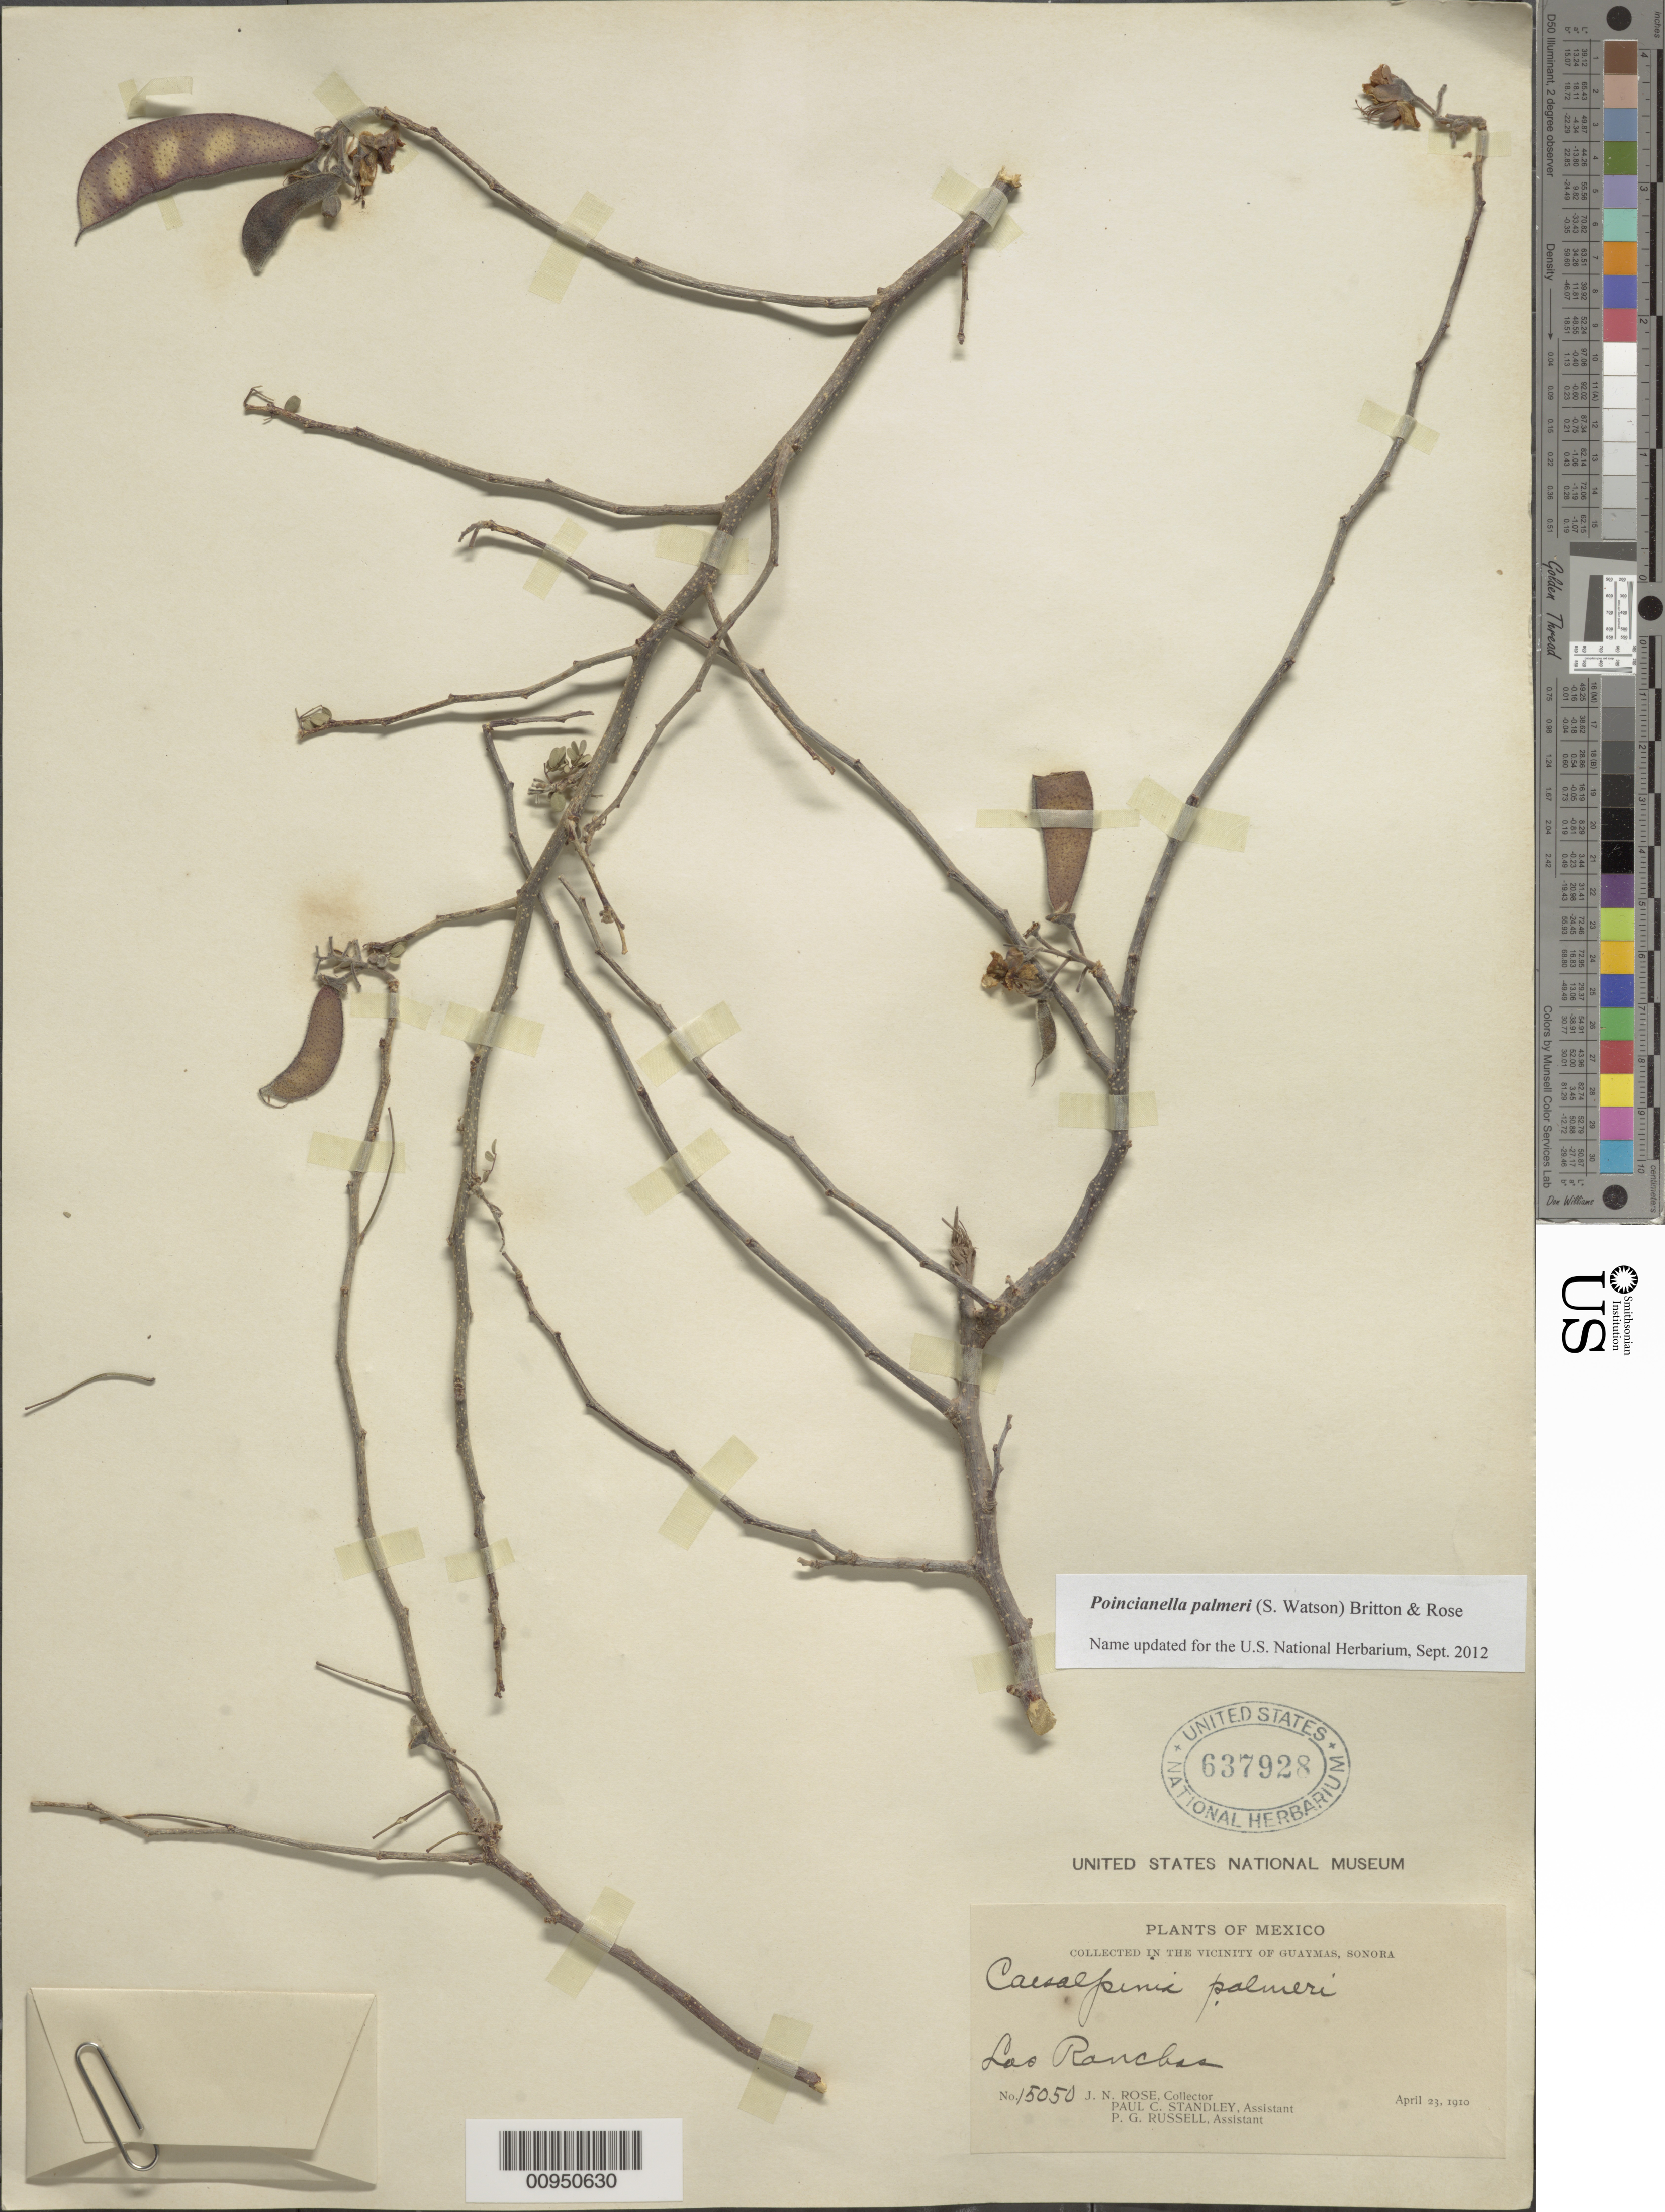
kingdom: Plantae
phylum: Tracheophyta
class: Magnoliopsida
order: Fabales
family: Fabaceae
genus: Erythrostemon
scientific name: Erythrostemon palmeri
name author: (S. Watson) Gagnon & G.P. Lewis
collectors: J. N. Rose, P. C. Standley & P. G. Russell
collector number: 15050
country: Mexico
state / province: Sonora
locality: Guaymas. La Ranchas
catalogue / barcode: US 637928